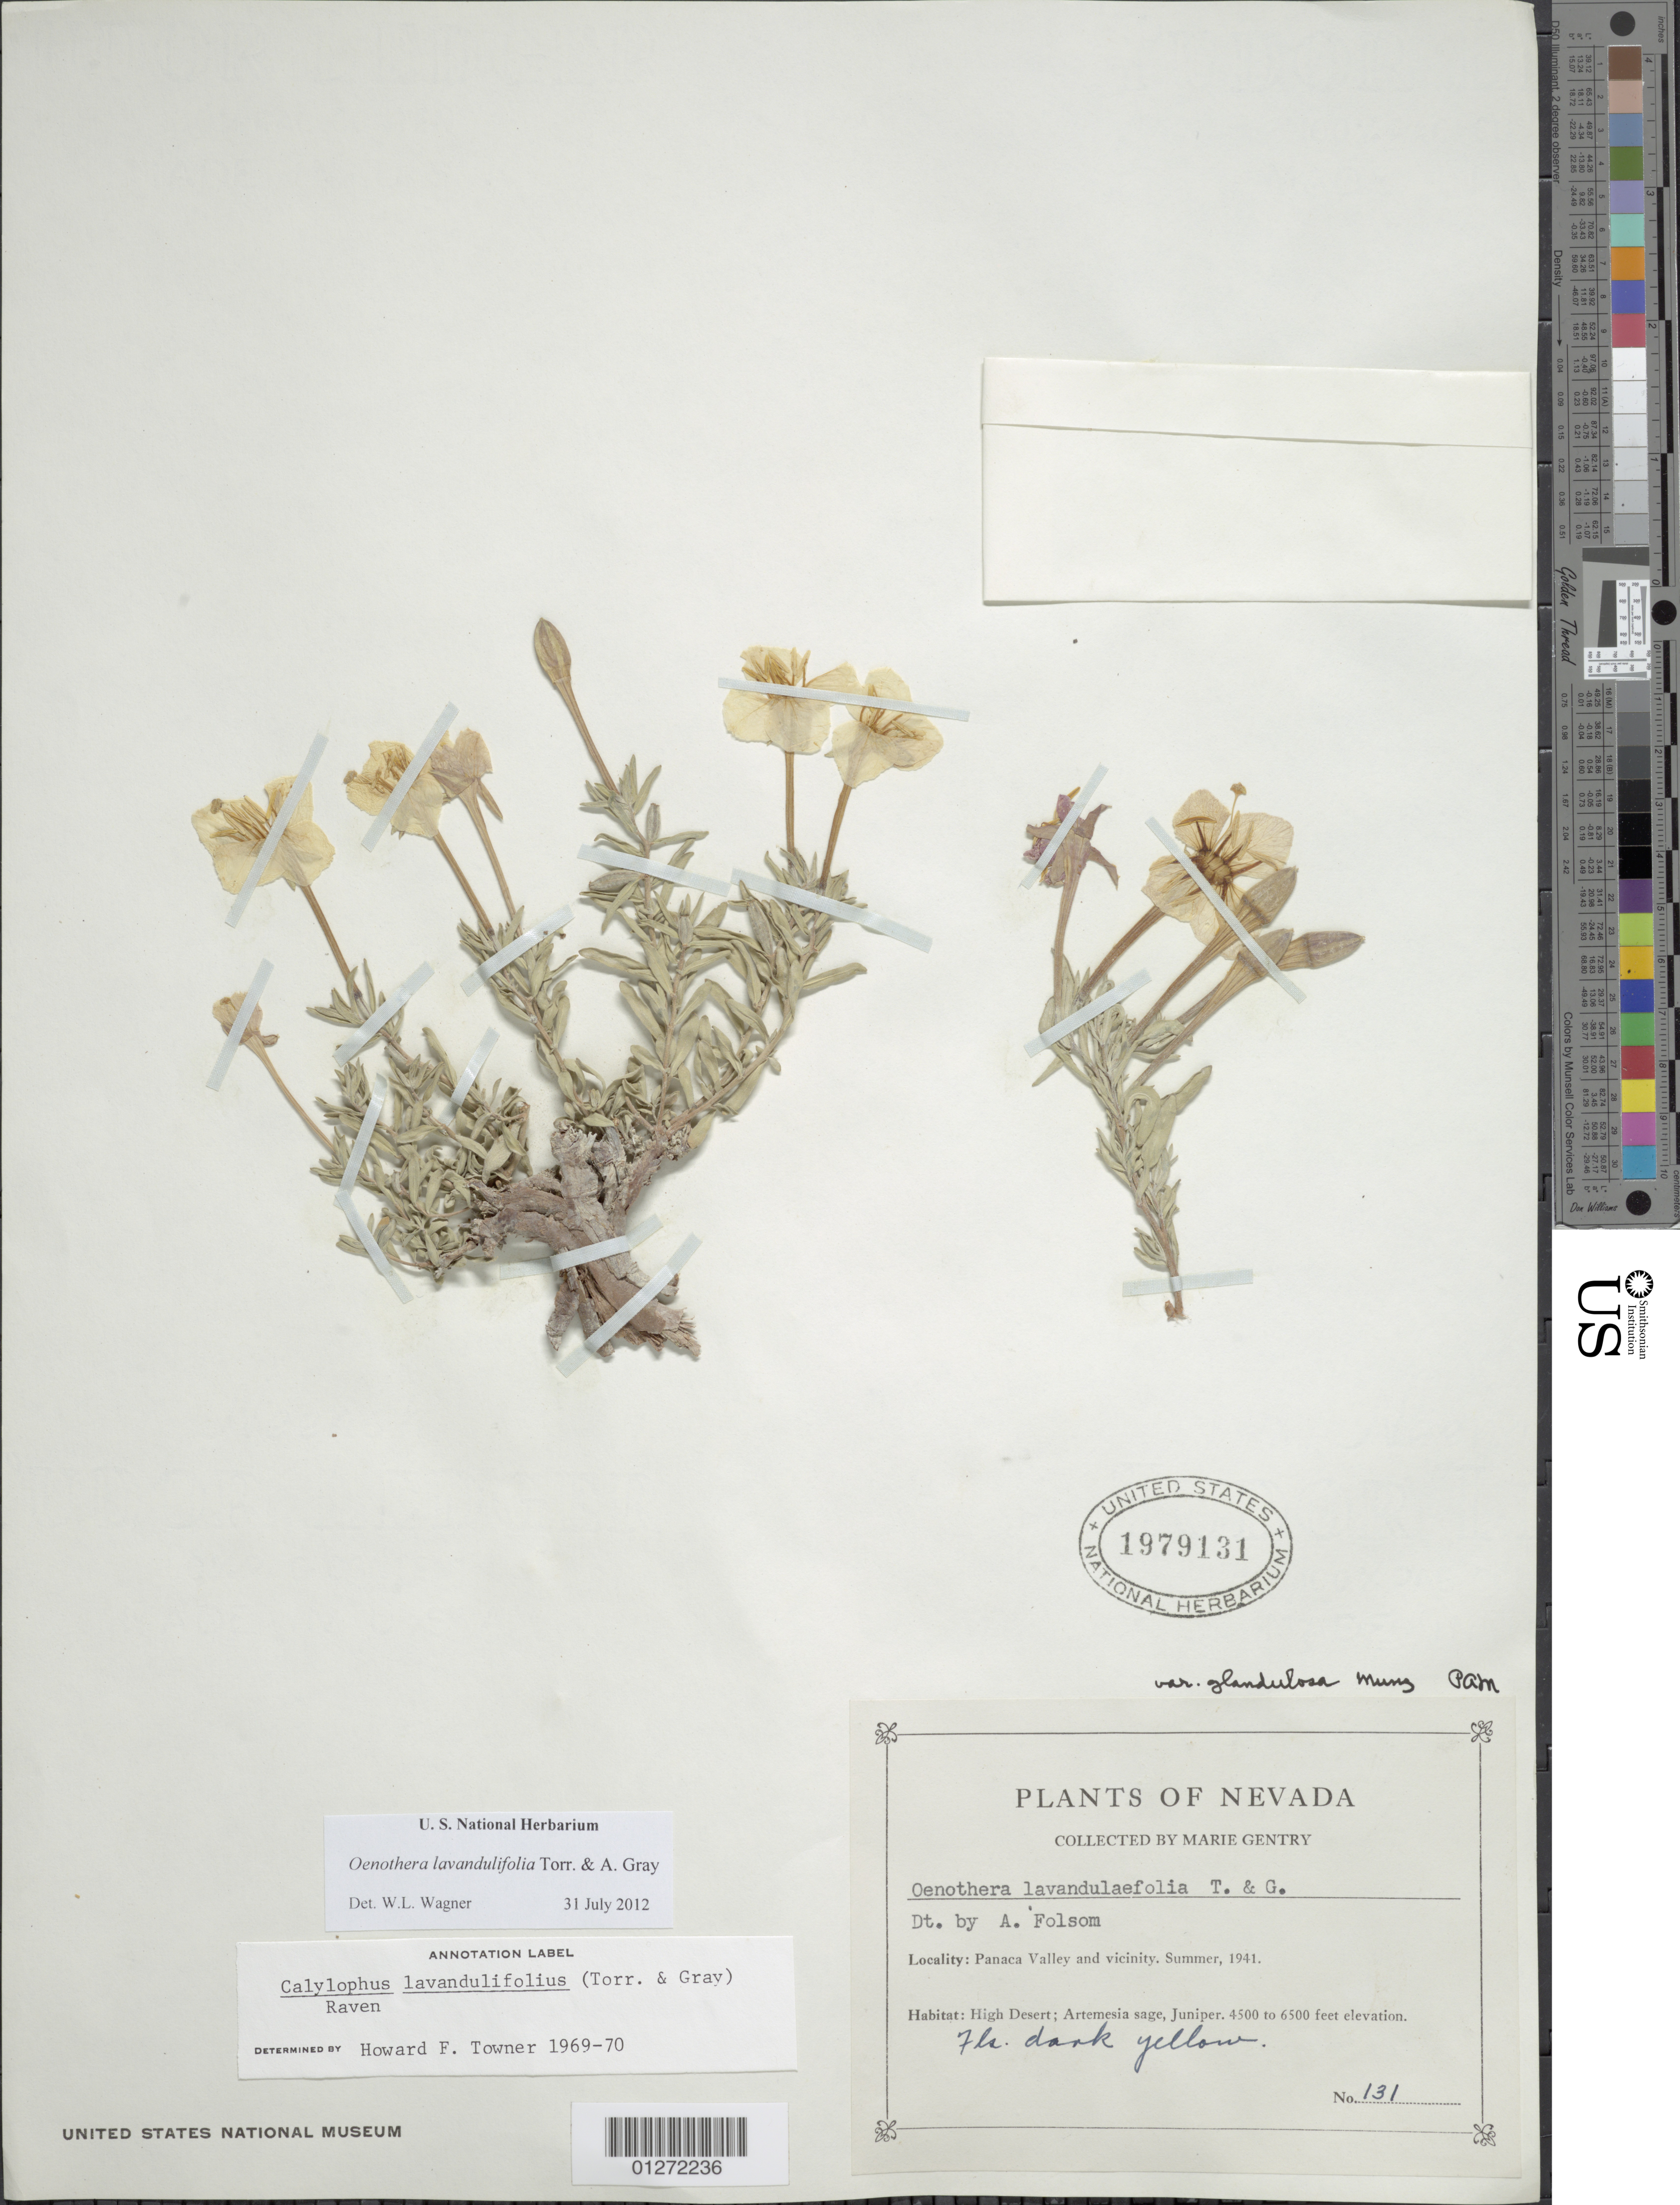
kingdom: Plantae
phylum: Tracheophyta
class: Magnoliopsida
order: Myrtales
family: Onagraceae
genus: Oenothera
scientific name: Oenothera lavandulifolia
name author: Torr. & A. Gray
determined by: Wagner, W. L., (BOT), Smithsonian Institution - National Museum of Natural History (UNITED STATES)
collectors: M. Gentry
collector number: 131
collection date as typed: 1941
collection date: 1941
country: United States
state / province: Nevada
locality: Panaca Valley and vicinity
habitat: High Desert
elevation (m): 1372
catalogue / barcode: US 1979131